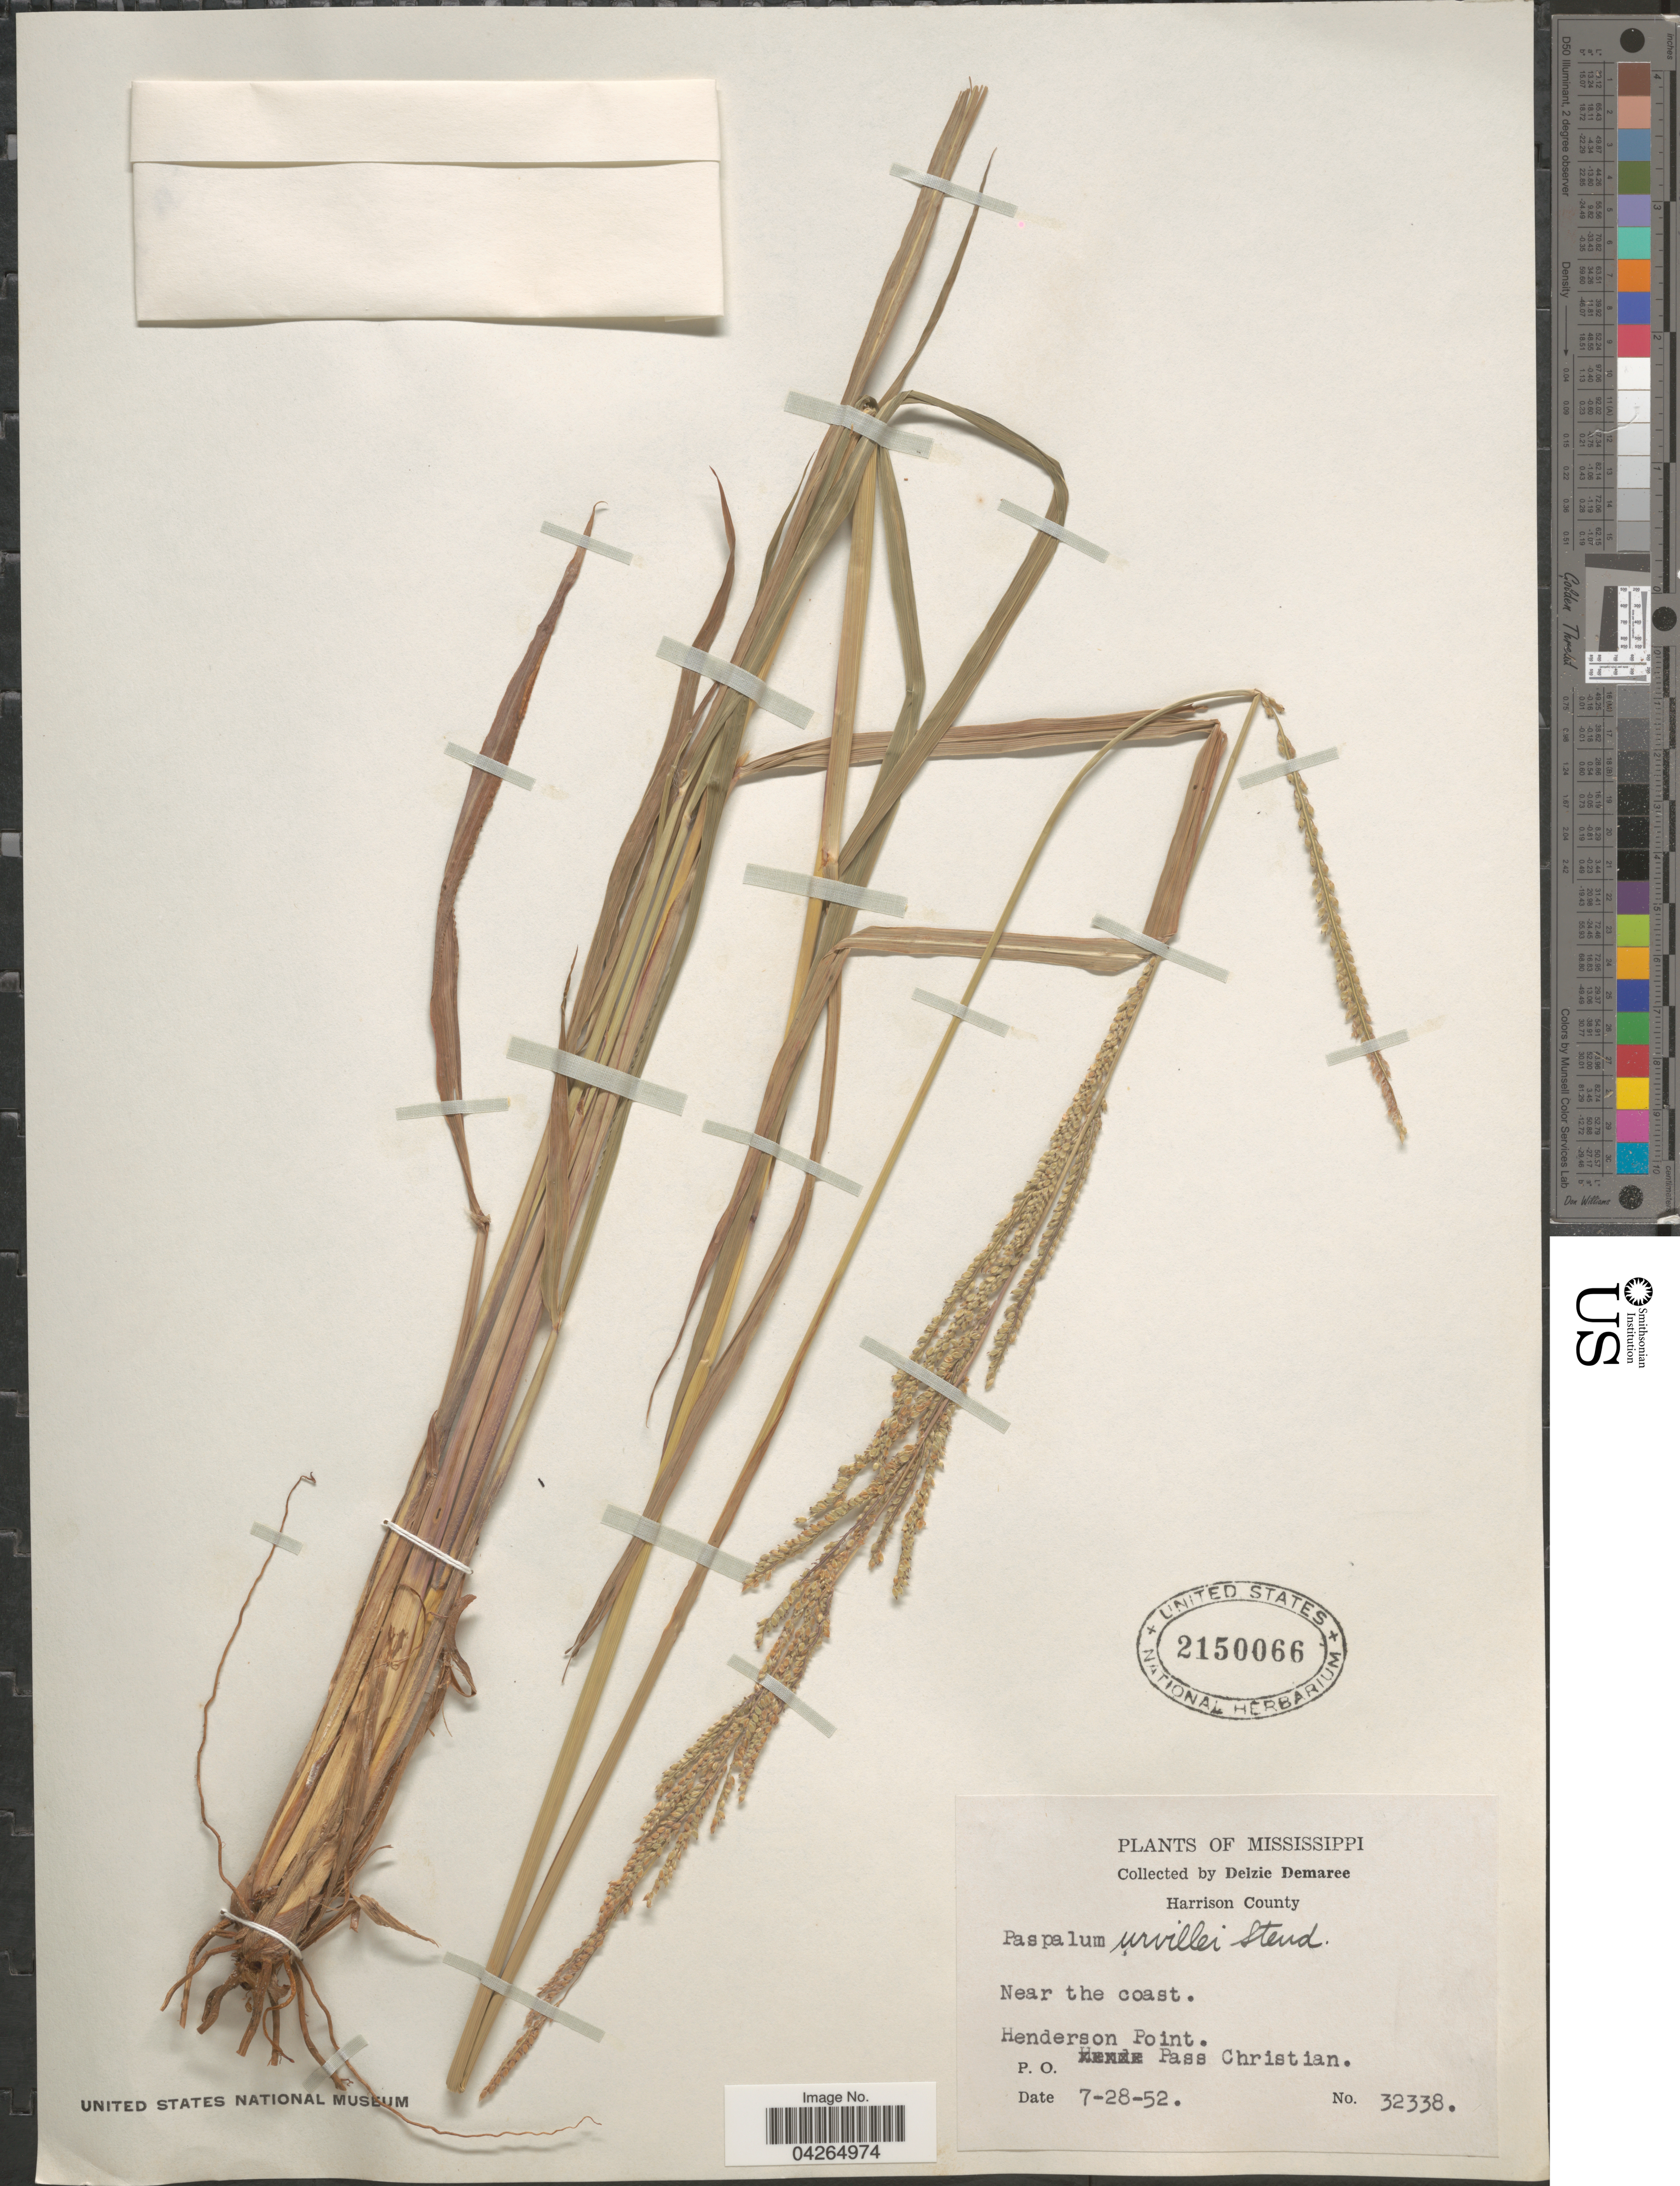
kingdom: Plantae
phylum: Tracheophyta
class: Liliopsida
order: Poales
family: Poaceae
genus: Paspalum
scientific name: Paspalum urvillei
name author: Steud.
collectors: D. Demaree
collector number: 32338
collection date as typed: Transcribed d/m/y: 28/7/52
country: United States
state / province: Mississippi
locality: Harrison county. Henderson Point. P.O. Pass Christian.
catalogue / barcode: US 2150066